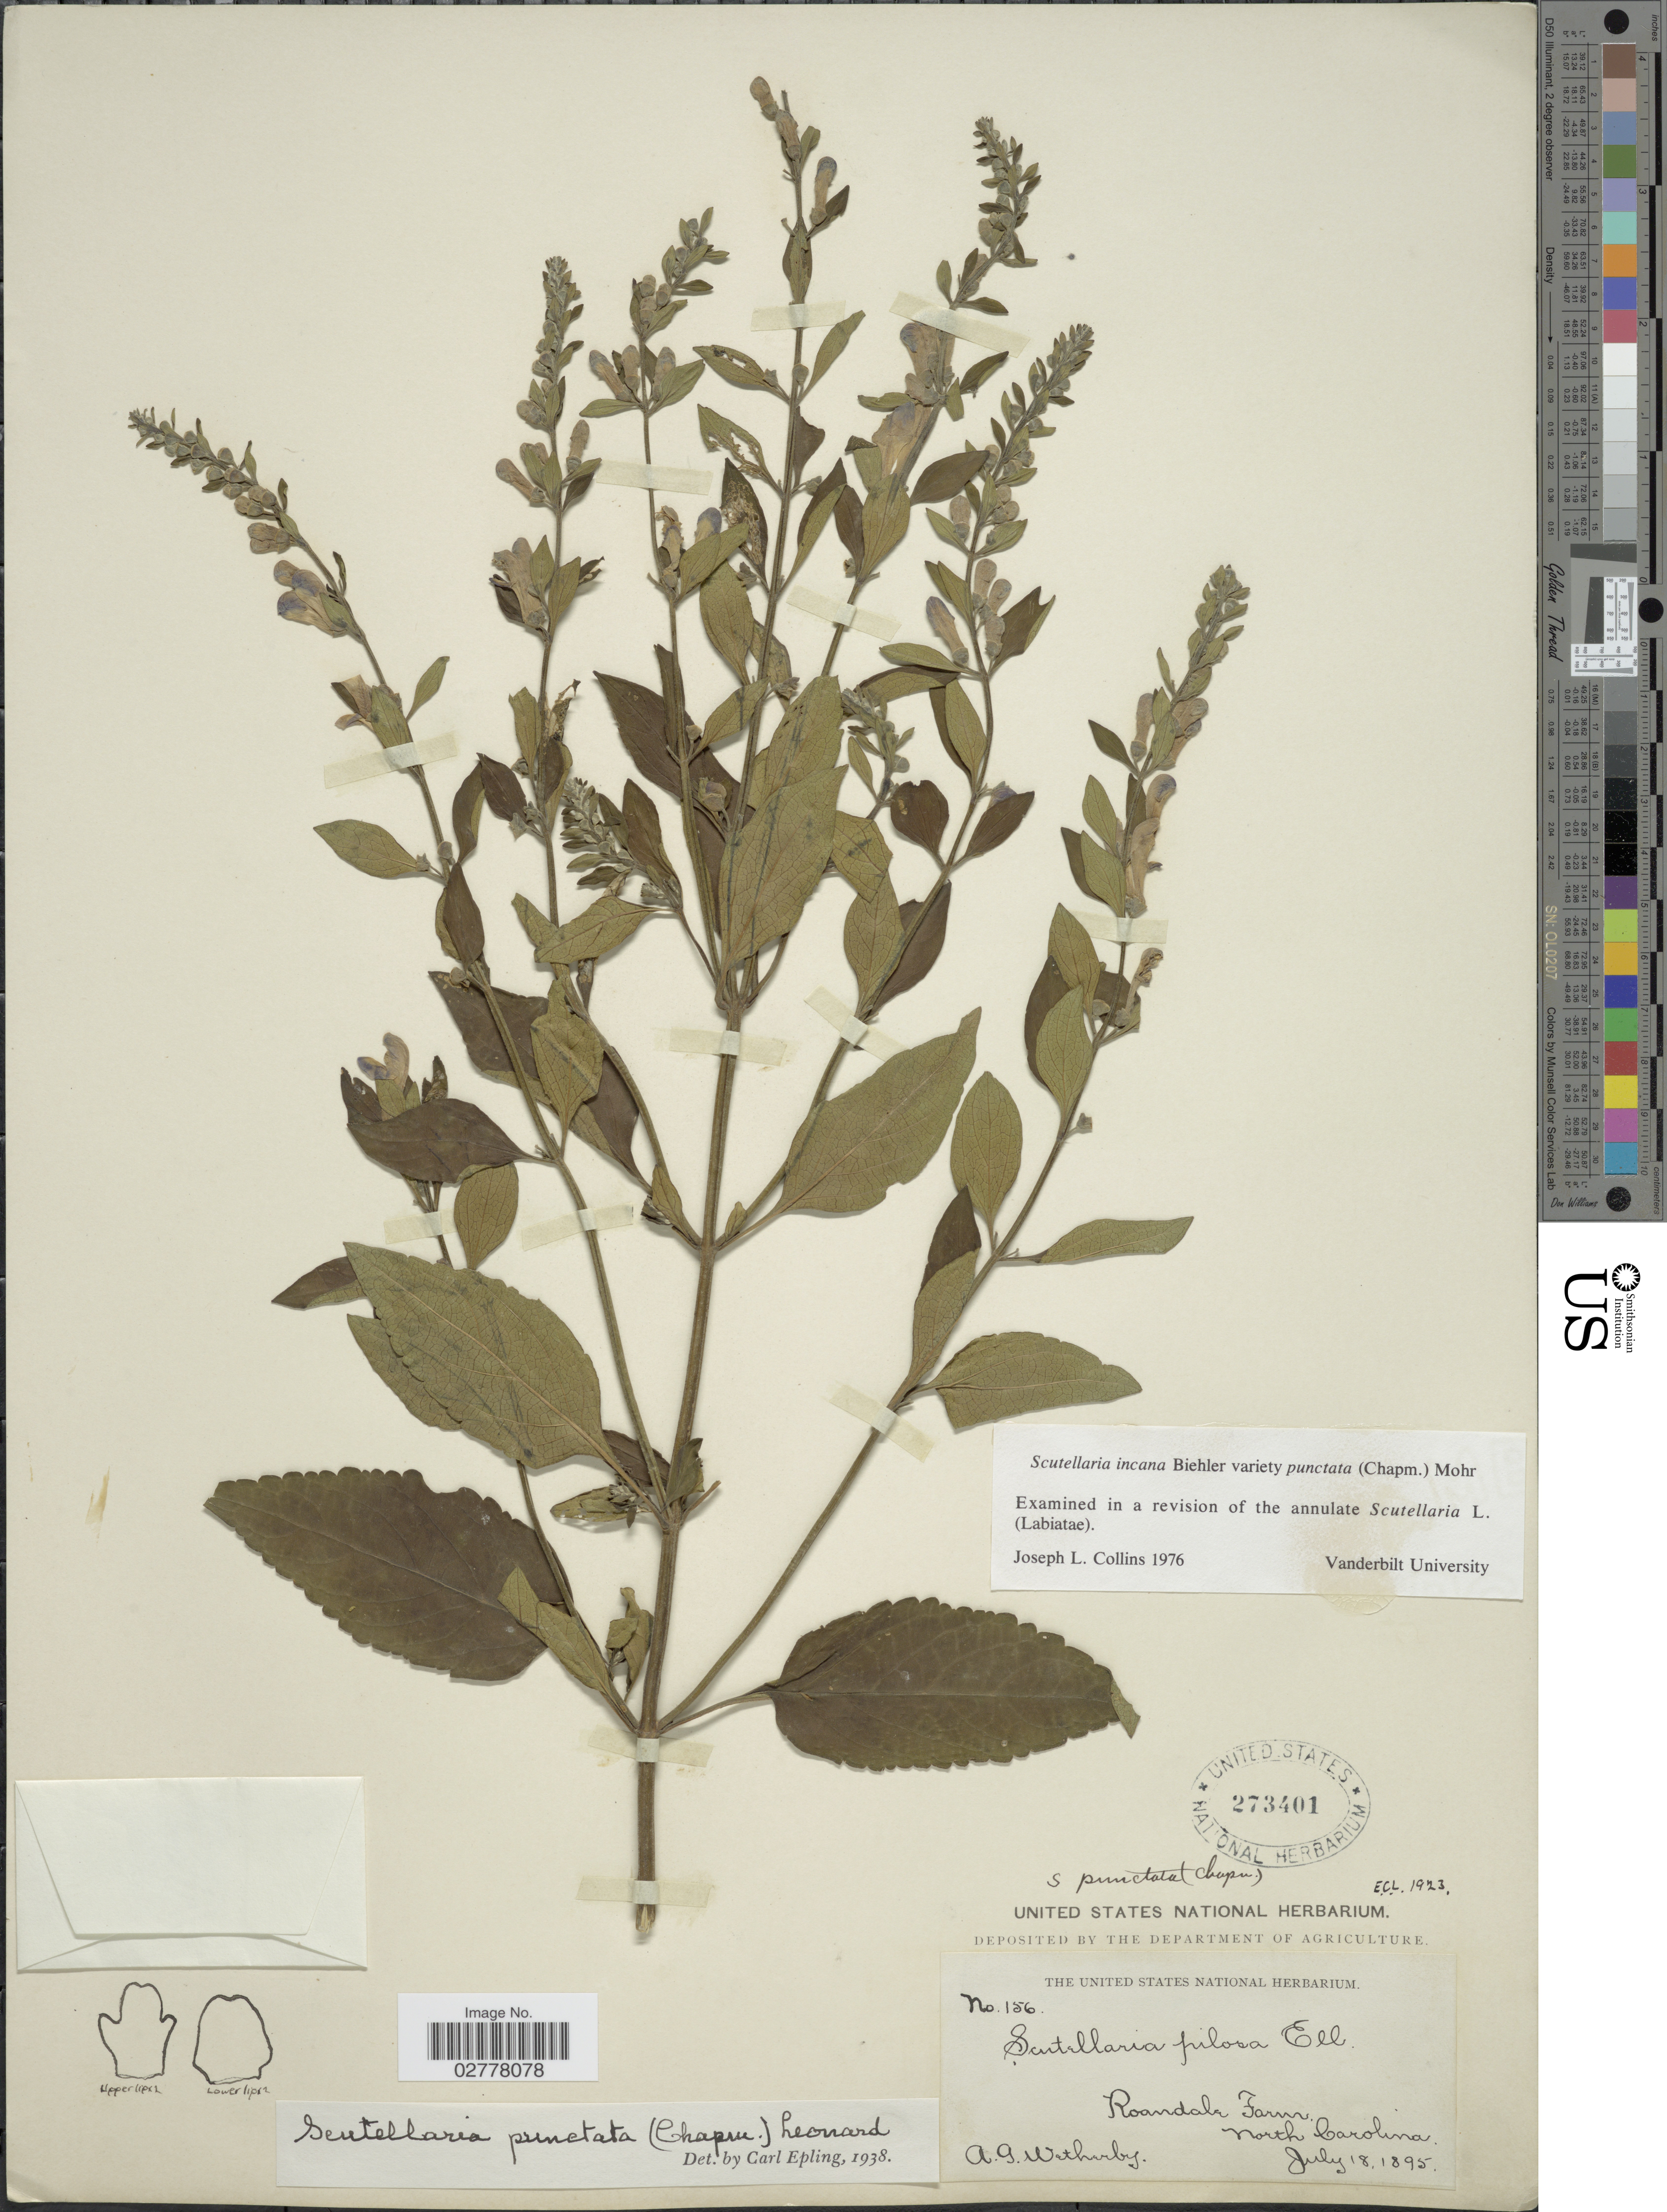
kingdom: Plantae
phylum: Tracheophyta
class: Magnoliopsida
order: Lamiales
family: Lamiaceae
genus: Scutellaria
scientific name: Scutellaria incana var. punctata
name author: (Chapm.) C. Mohr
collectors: A. Wetherby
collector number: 156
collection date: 1895-07-18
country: United States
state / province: North Carolina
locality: Roandale Farm.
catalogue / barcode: US 273401